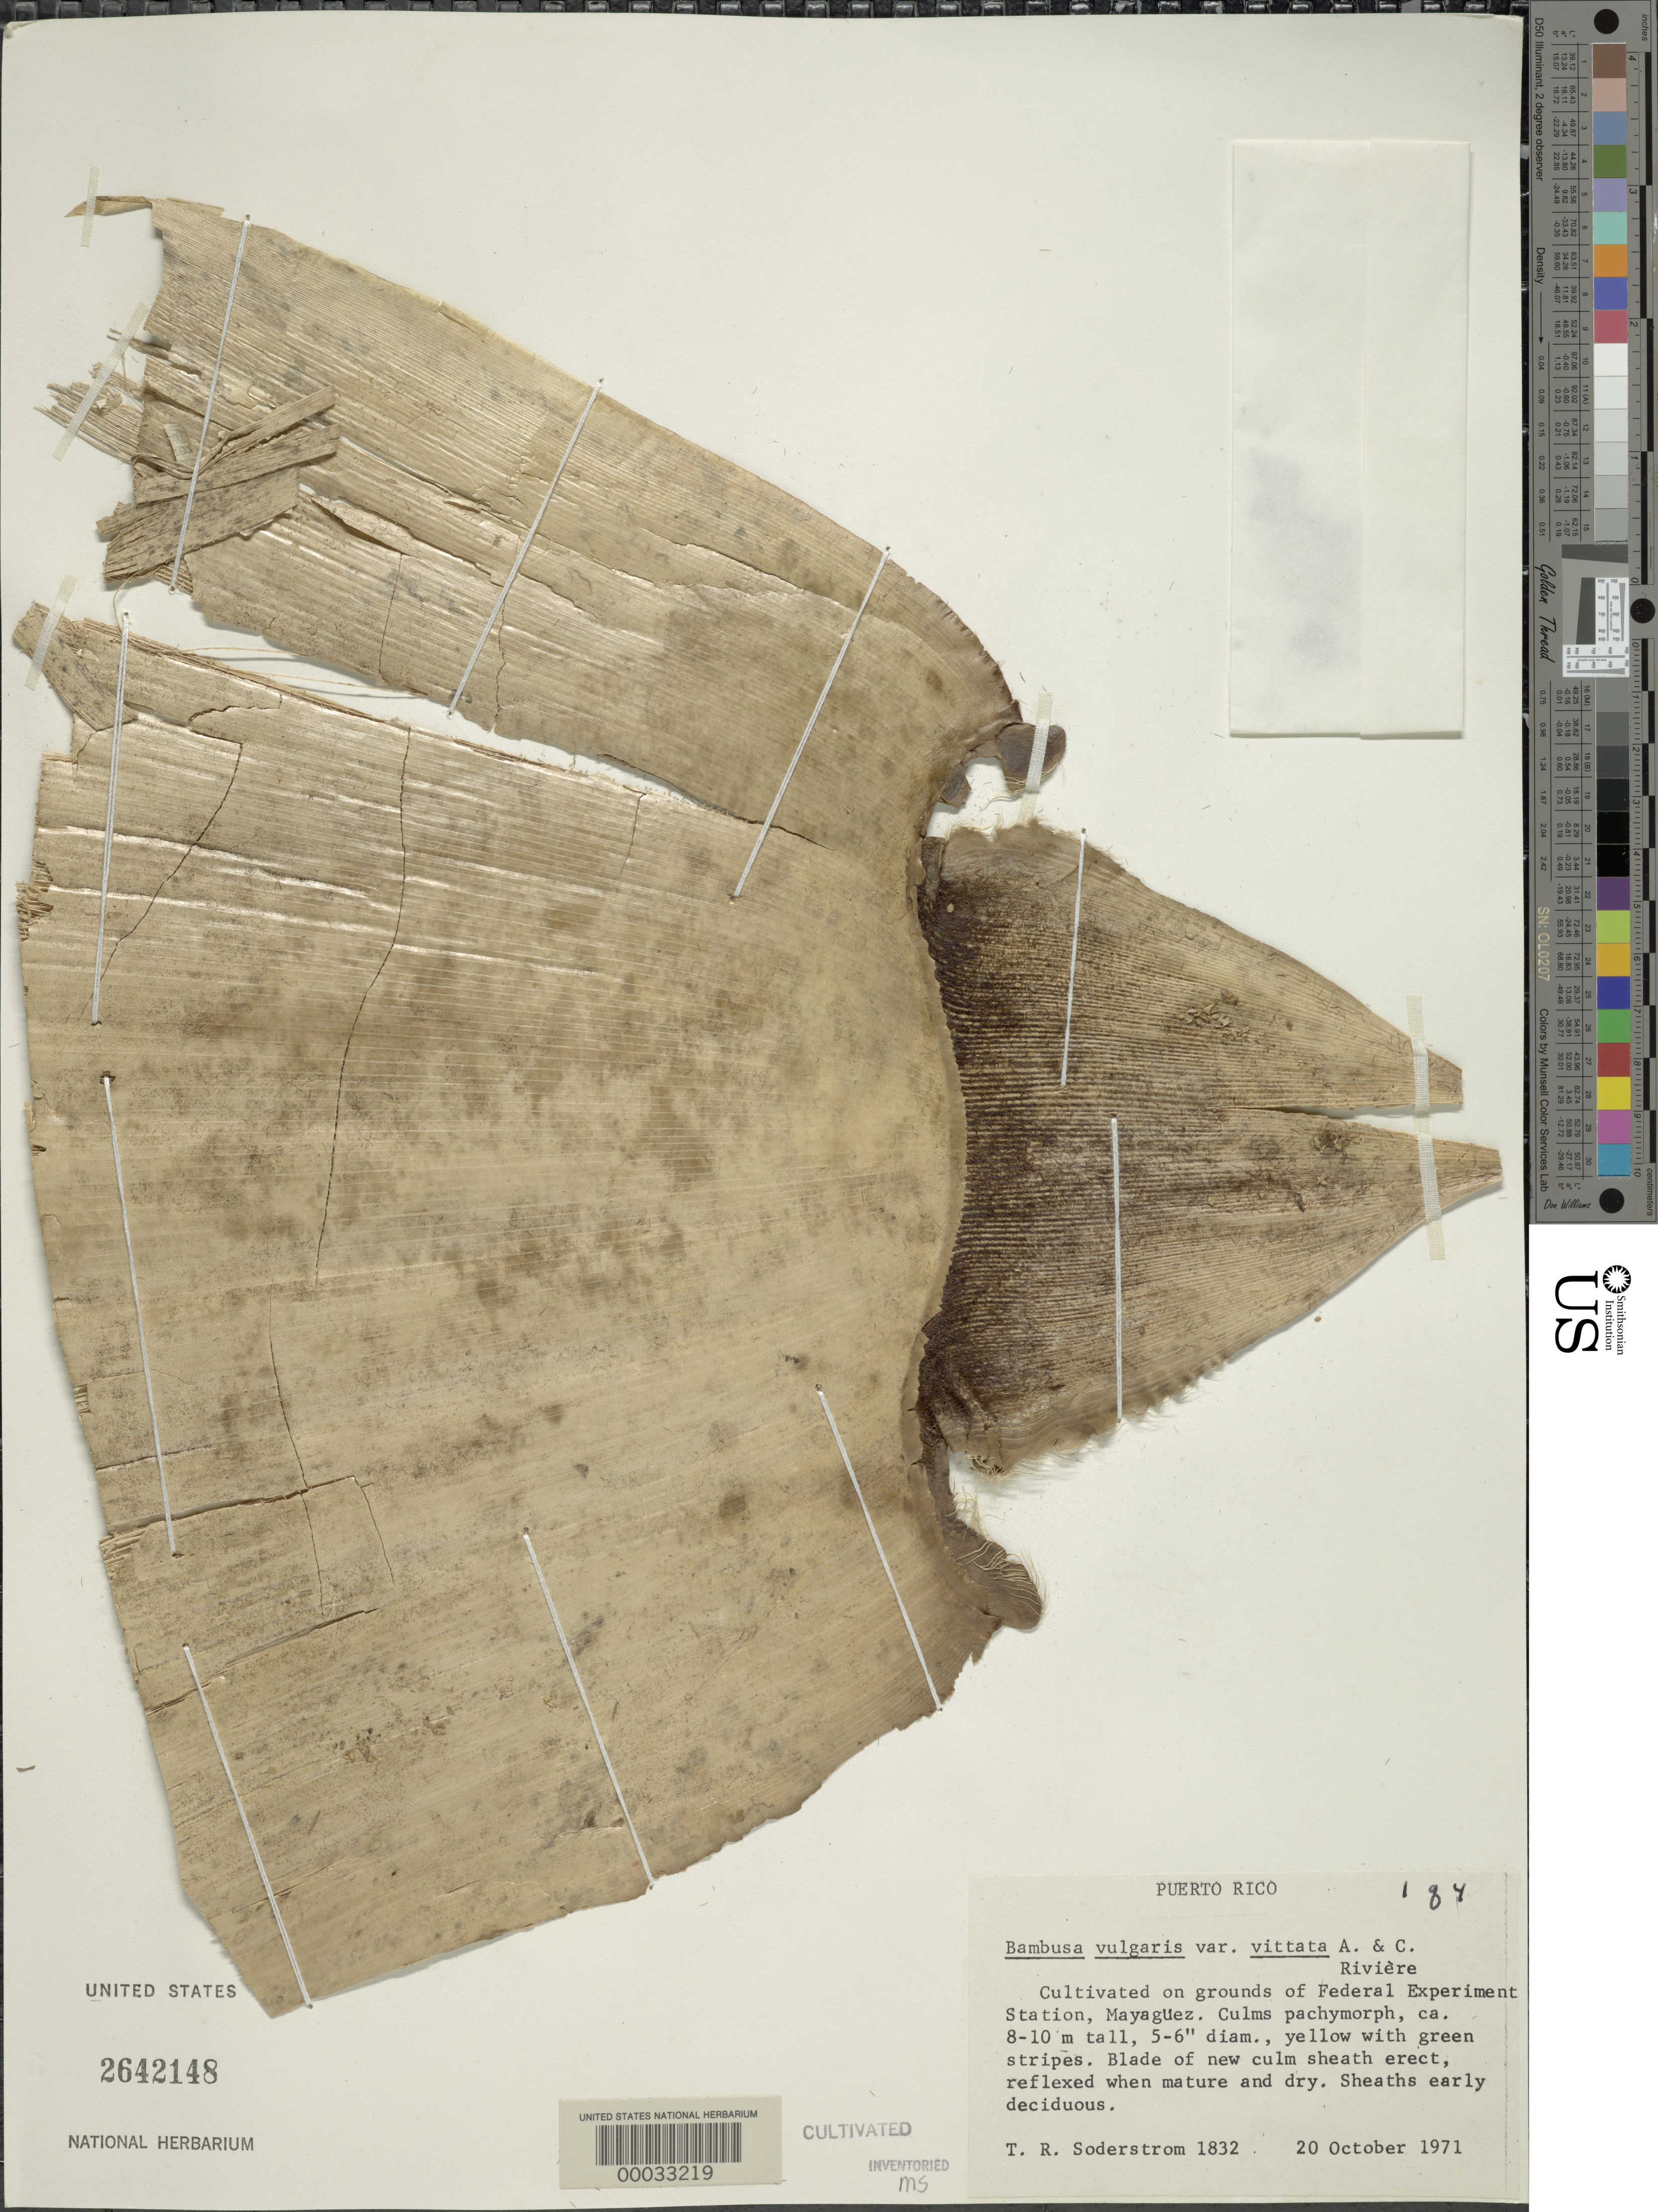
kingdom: Plantae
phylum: Tracheophyta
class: Liliopsida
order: Poales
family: Poaceae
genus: Bambusa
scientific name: Bambusa vulgaris var. vittata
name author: (Rivière & C. Rivière) McClure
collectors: T. R. Soderstrom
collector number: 1832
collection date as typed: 20 Oct 1971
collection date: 1971-10-20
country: Puerto Rico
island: Greater Antilles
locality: Federal Experimental Station-Mayaguez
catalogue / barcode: US 2642148